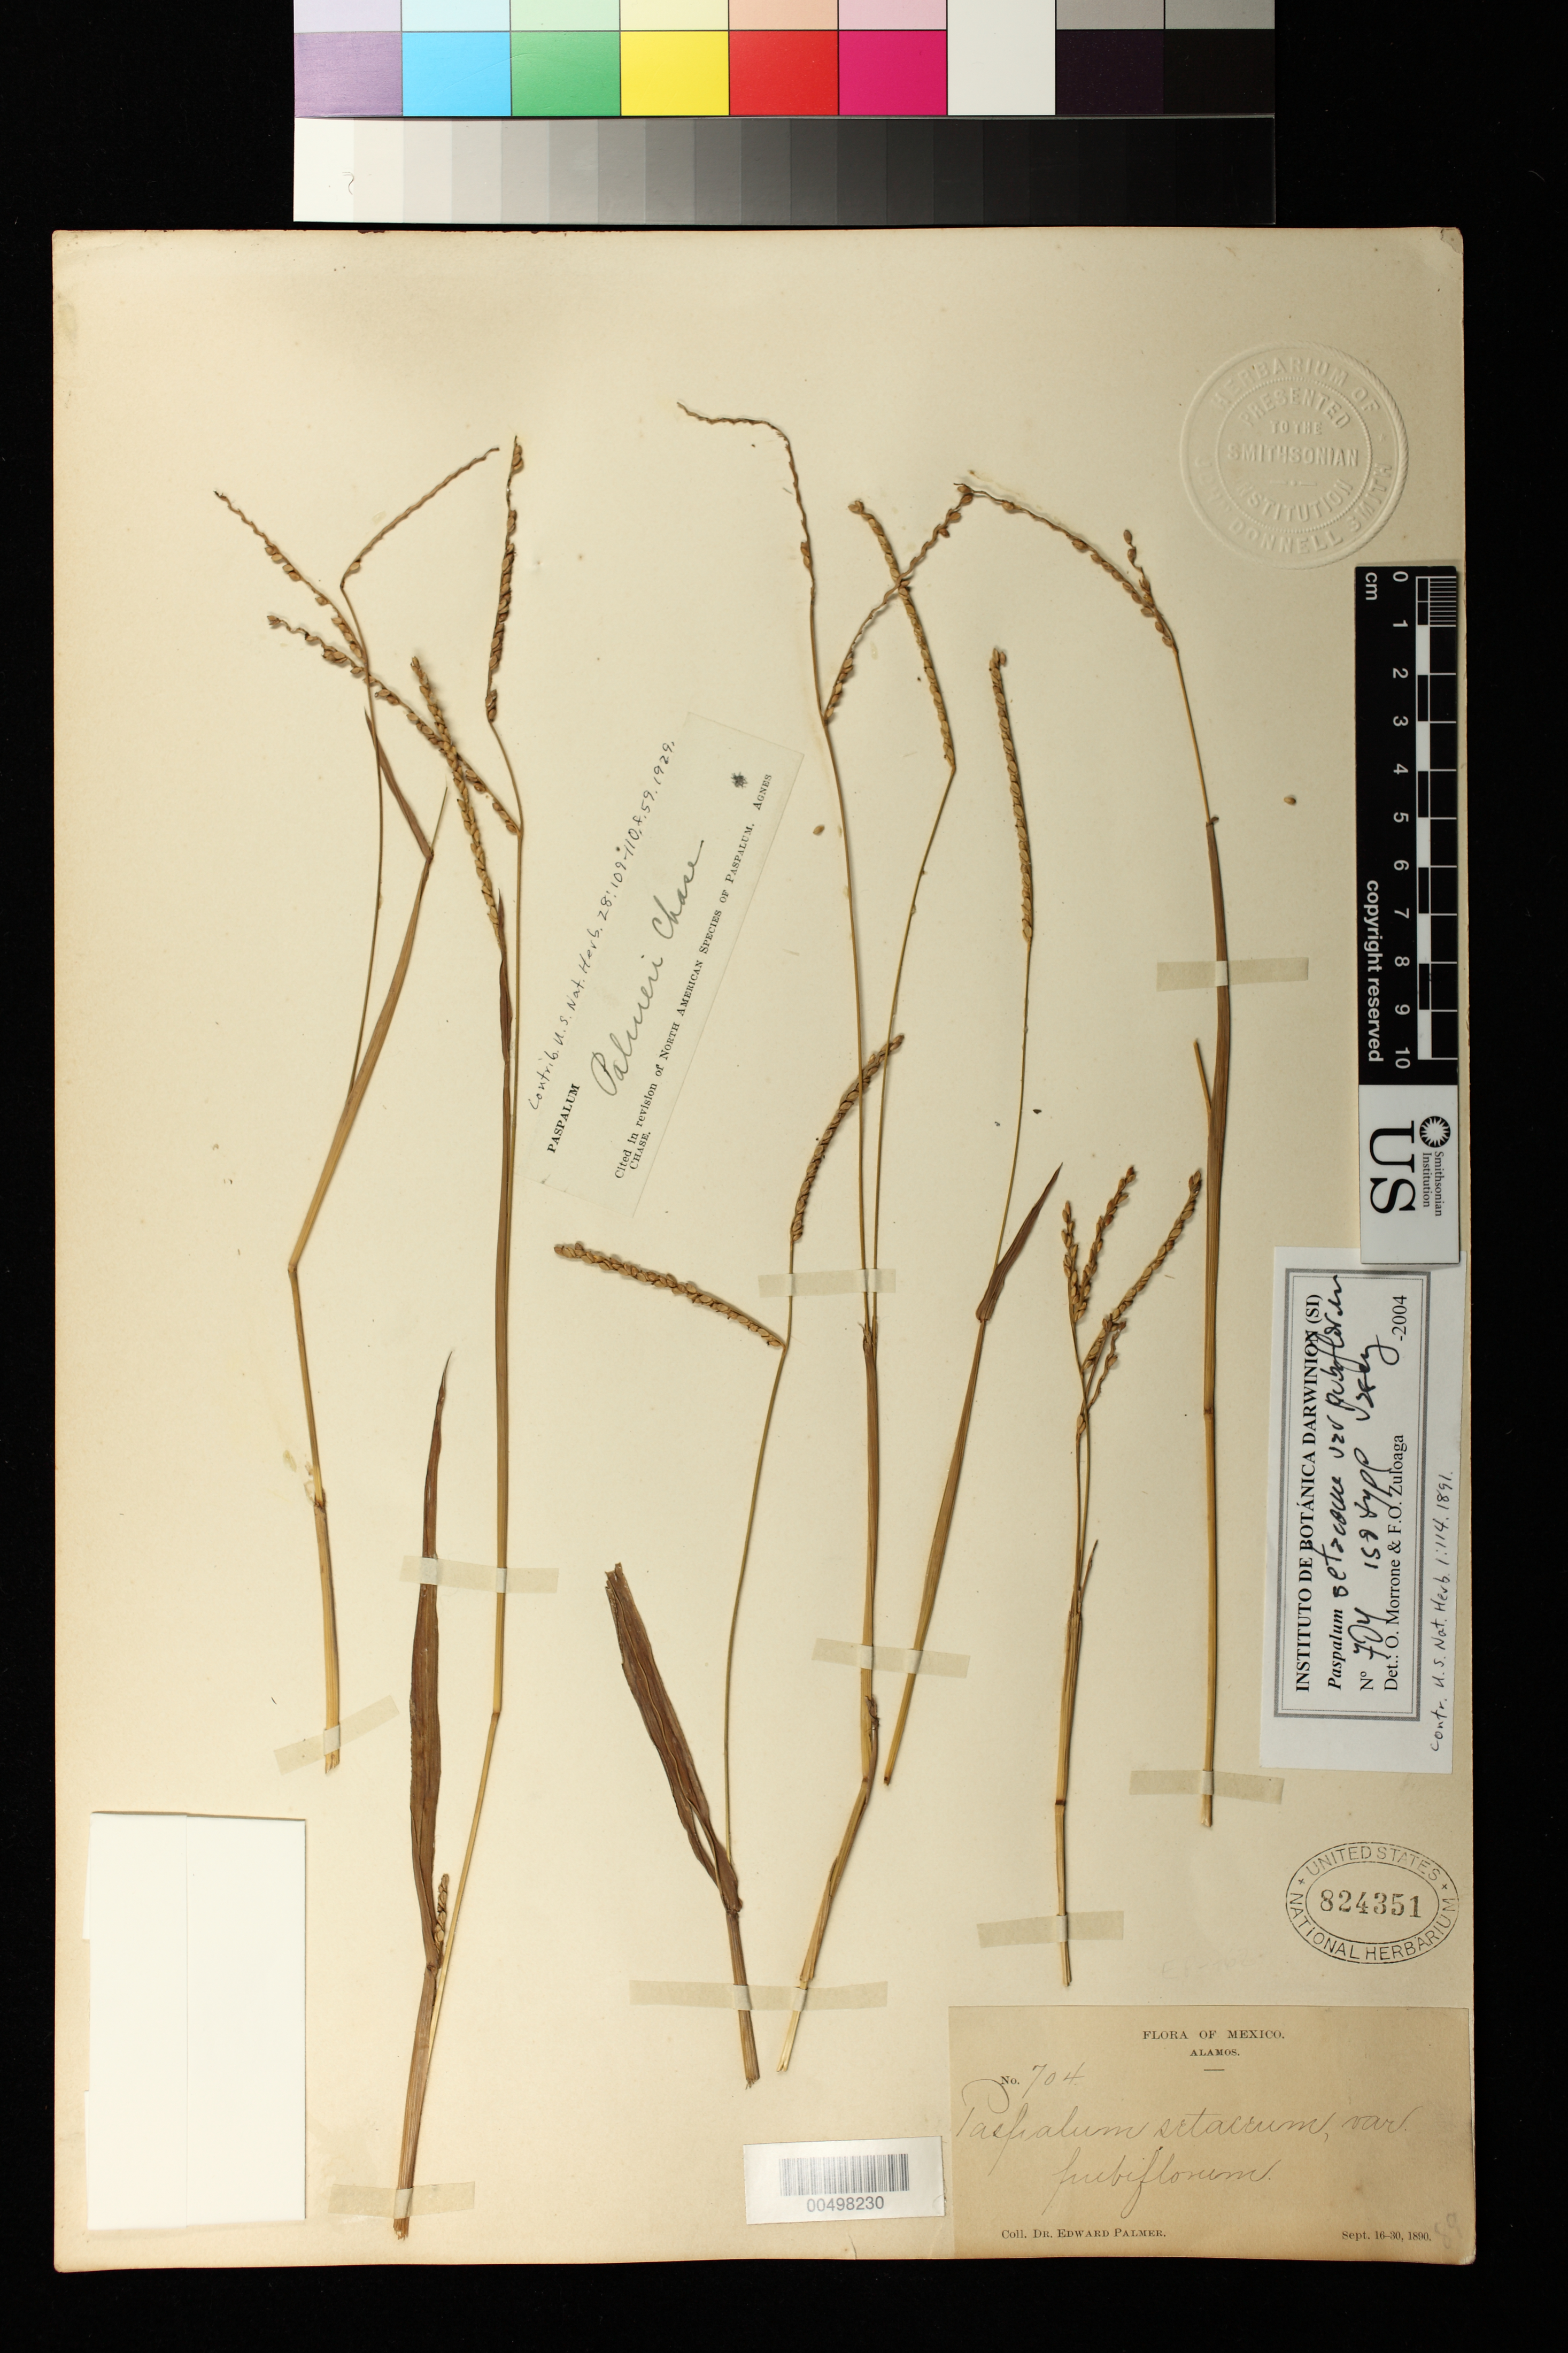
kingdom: Plantae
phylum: Tracheophyta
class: Liliopsida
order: Poales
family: Poaceae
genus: Paspalum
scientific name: Paspalum setaceum var. pubiflorum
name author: Vasey in Rose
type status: Isotype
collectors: E. Palmer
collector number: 704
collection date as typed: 16 Sep 1890 to 30 Sep 1890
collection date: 1890-09-16/1890-09-30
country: Mexico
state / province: Sonora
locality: Alamos.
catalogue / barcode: US 824351